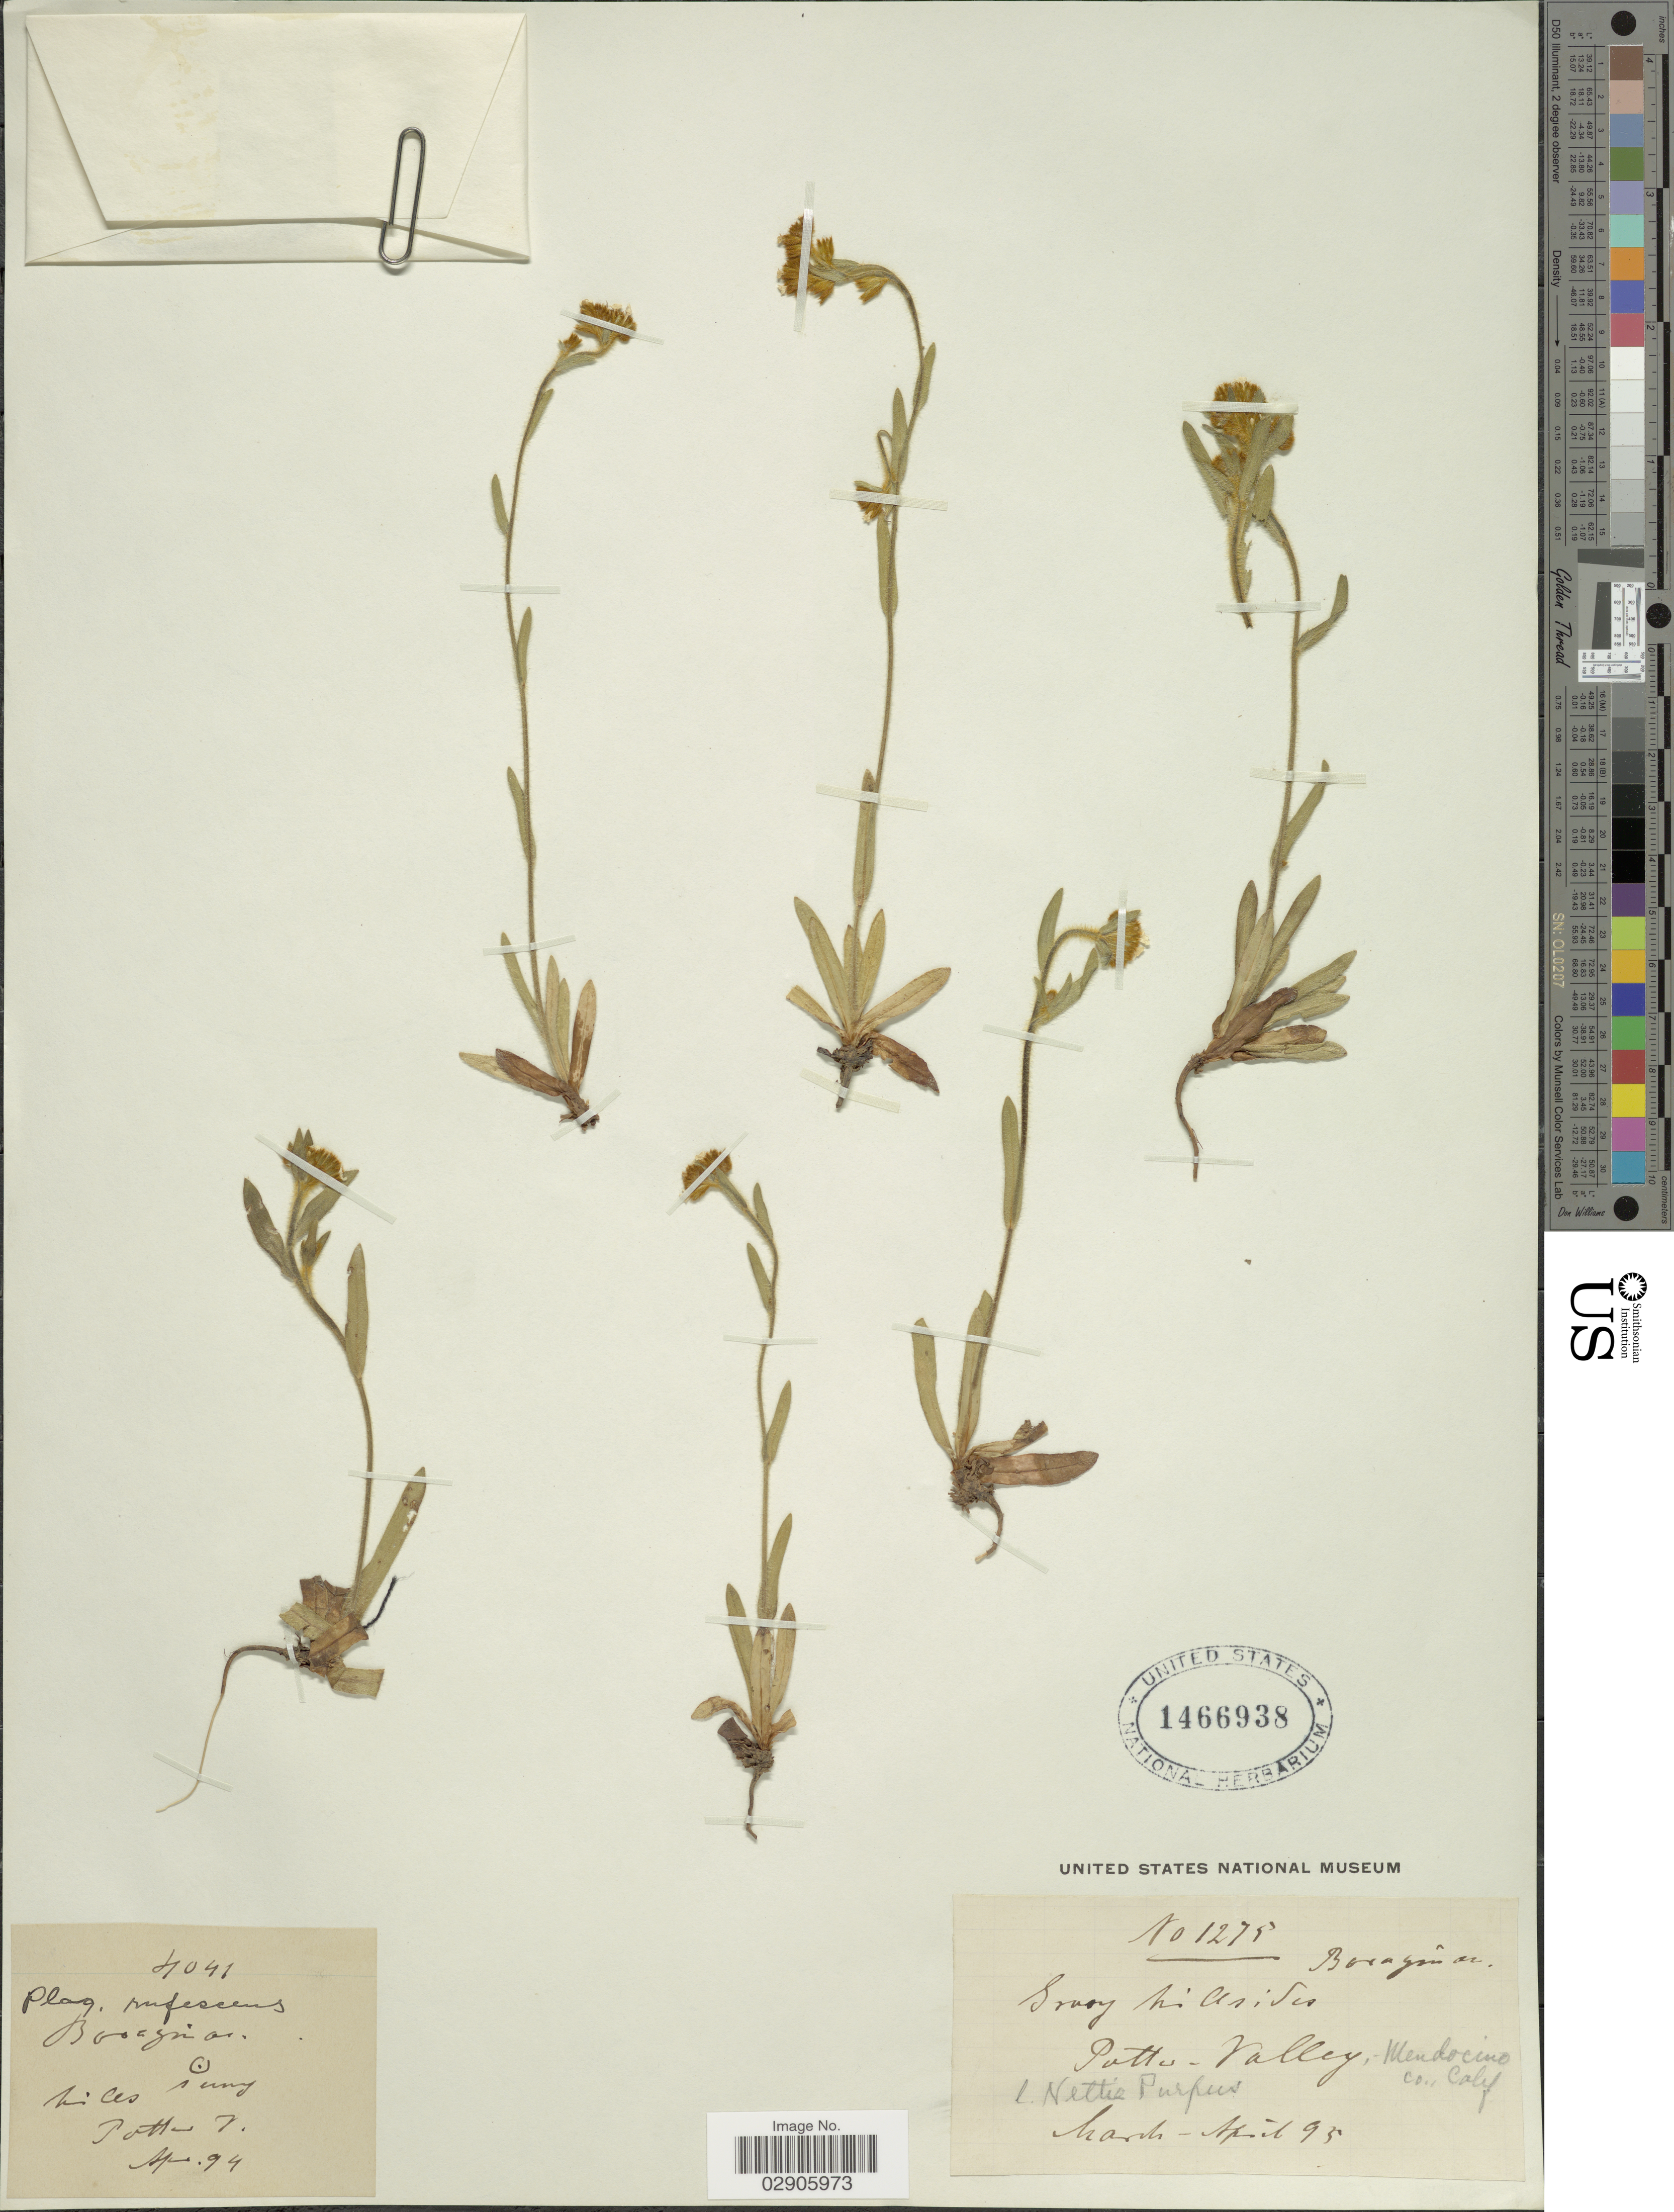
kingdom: Plantae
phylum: Tracheophyta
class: Magnoliopsida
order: Boraginales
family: Boraginaceae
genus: Plagiobothrys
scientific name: Plagiobothrys rufescens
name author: Fisch. & C.A. Mey.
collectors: N. Purpus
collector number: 1275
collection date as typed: Transcribed d/m/y: /3/94 to /4/95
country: United States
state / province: California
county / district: Mendocino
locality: Potto-Valley, Mendocino Co., Calif.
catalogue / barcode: US 1466938